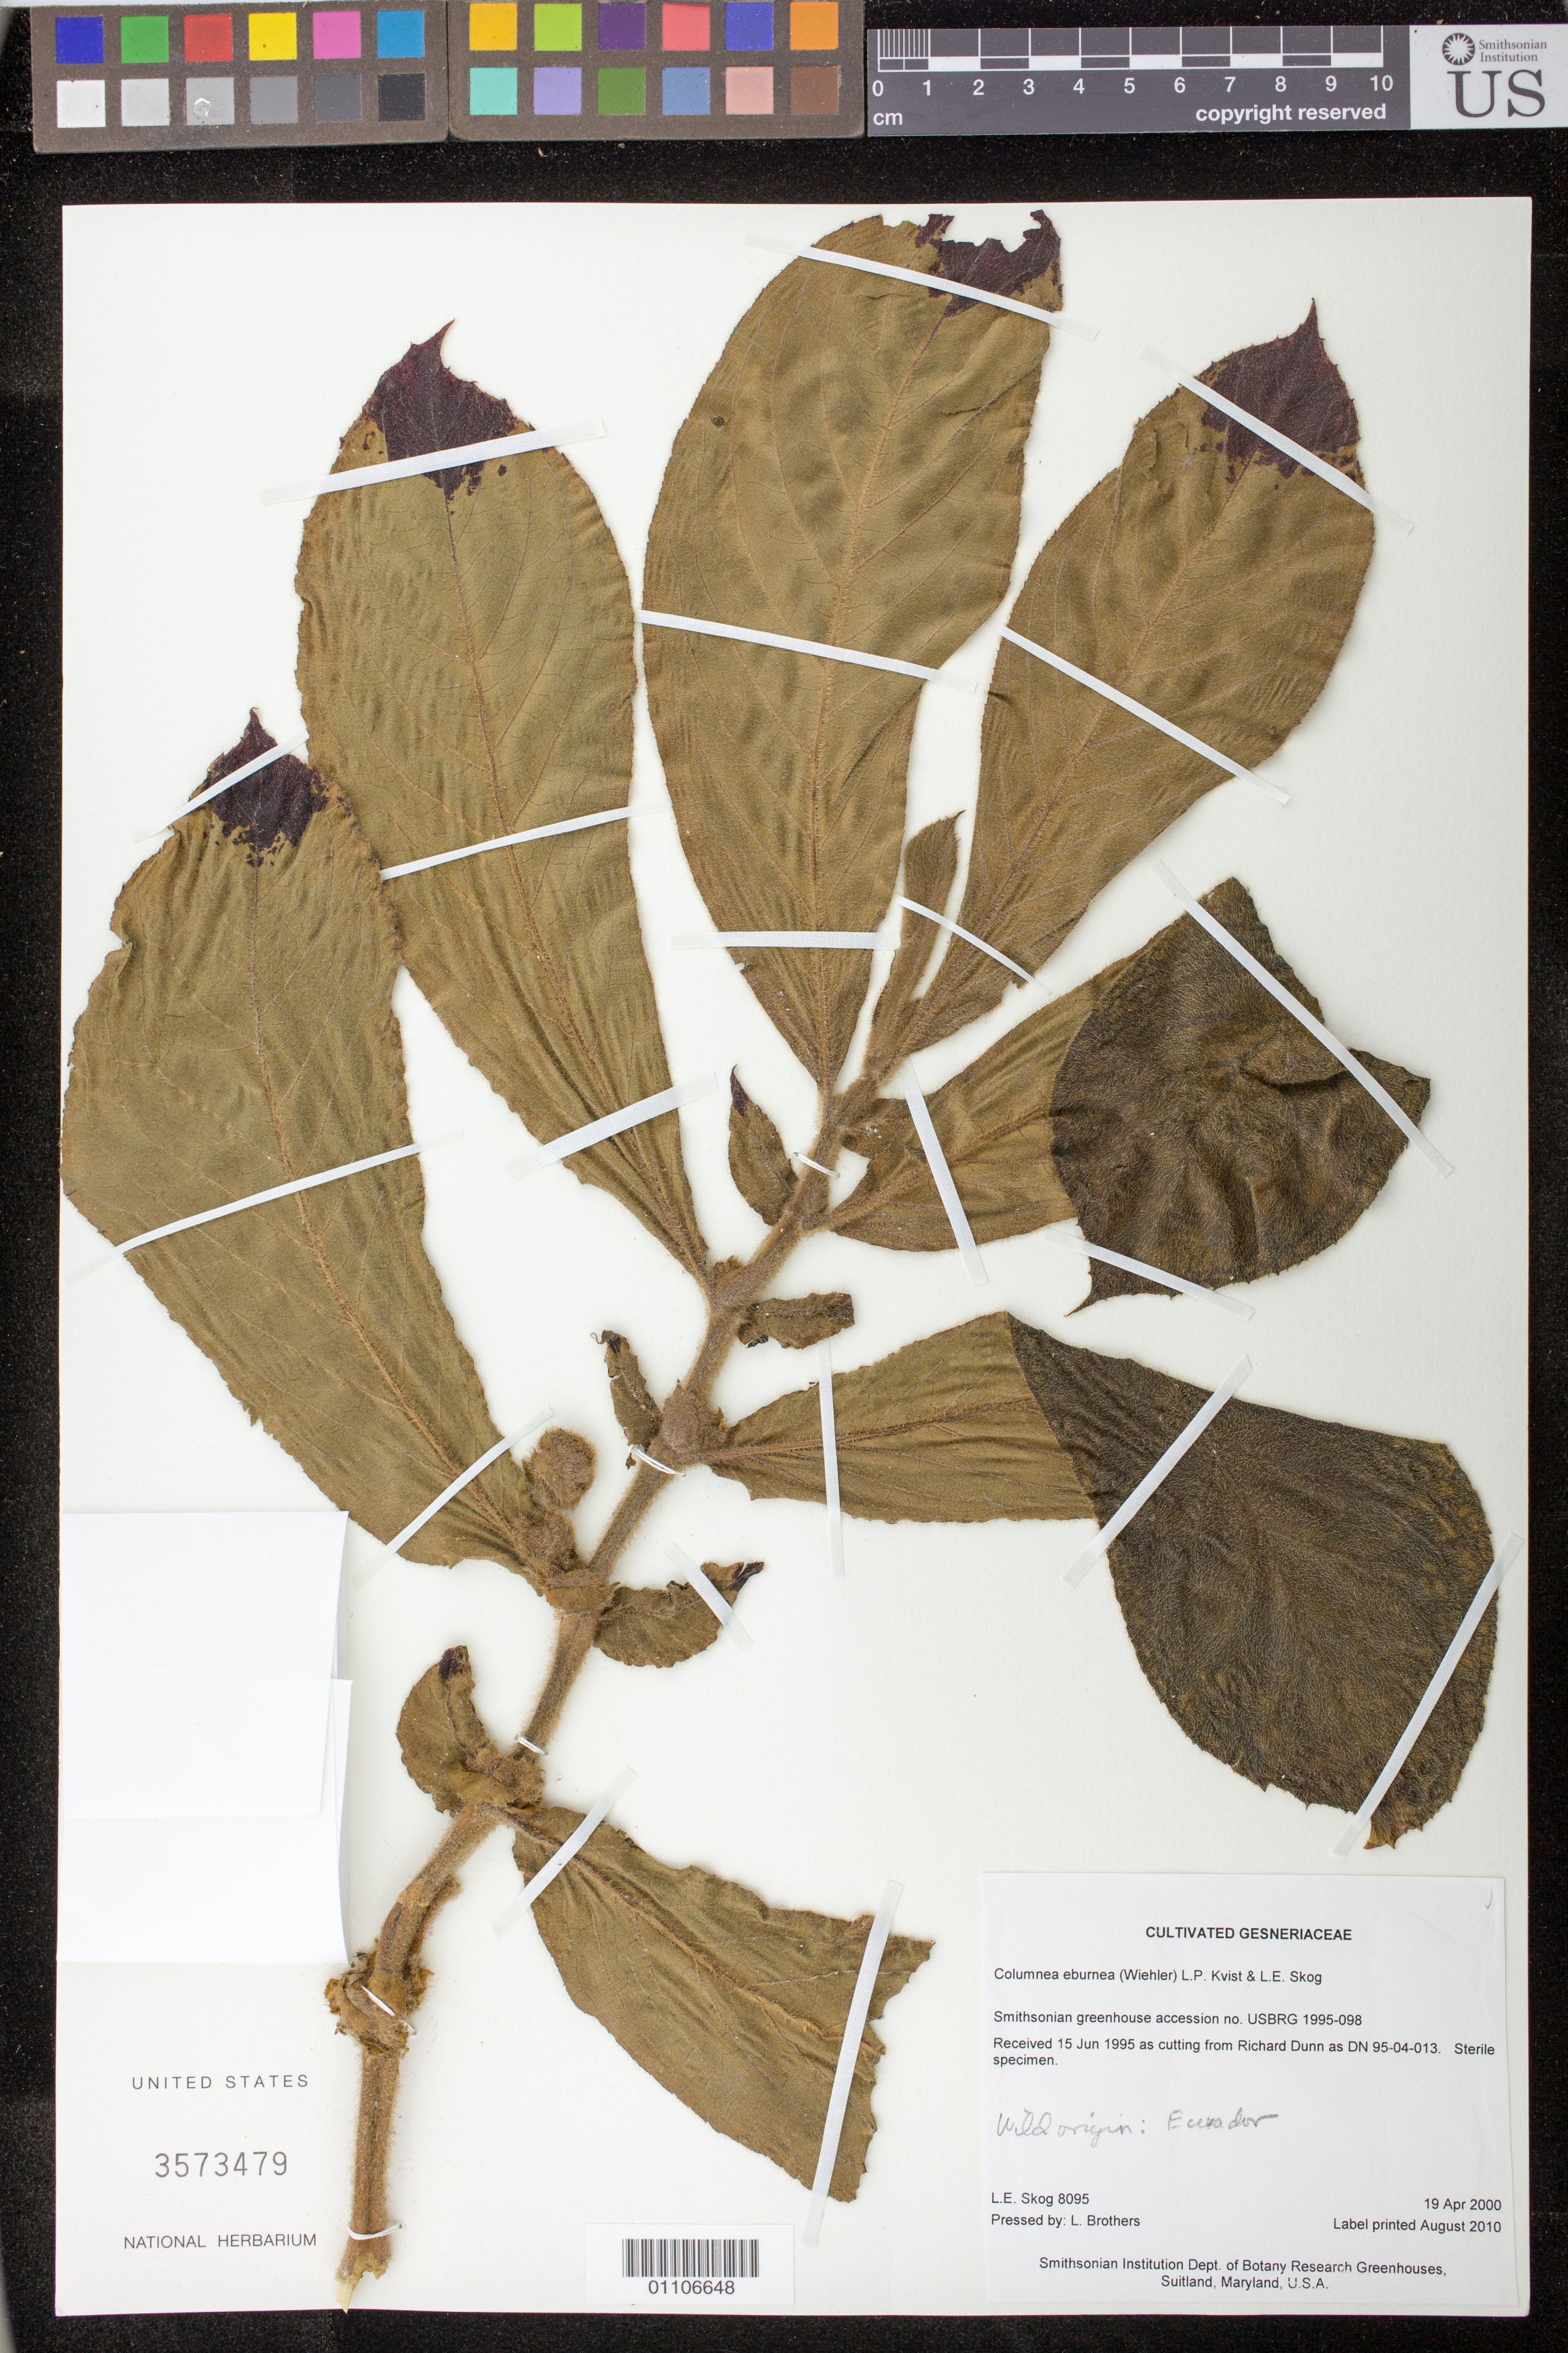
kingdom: Plantae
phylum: Tracheophyta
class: Magnoliopsida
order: Lamiales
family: Gesneriaceae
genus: Columnea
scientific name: Columnea eburnea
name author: (Wiehler) L.P. Kvist & L.E. Skog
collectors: L. E. Skog & L. Brothers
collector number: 8095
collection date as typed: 19 Apr 2000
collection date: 2000-04-19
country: United States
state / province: Maryland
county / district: Prince George's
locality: Smithsonian Institution Dept. of Botany Research Greenhouses, Suitland, Maryland, U.S.A.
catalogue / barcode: US 3573479